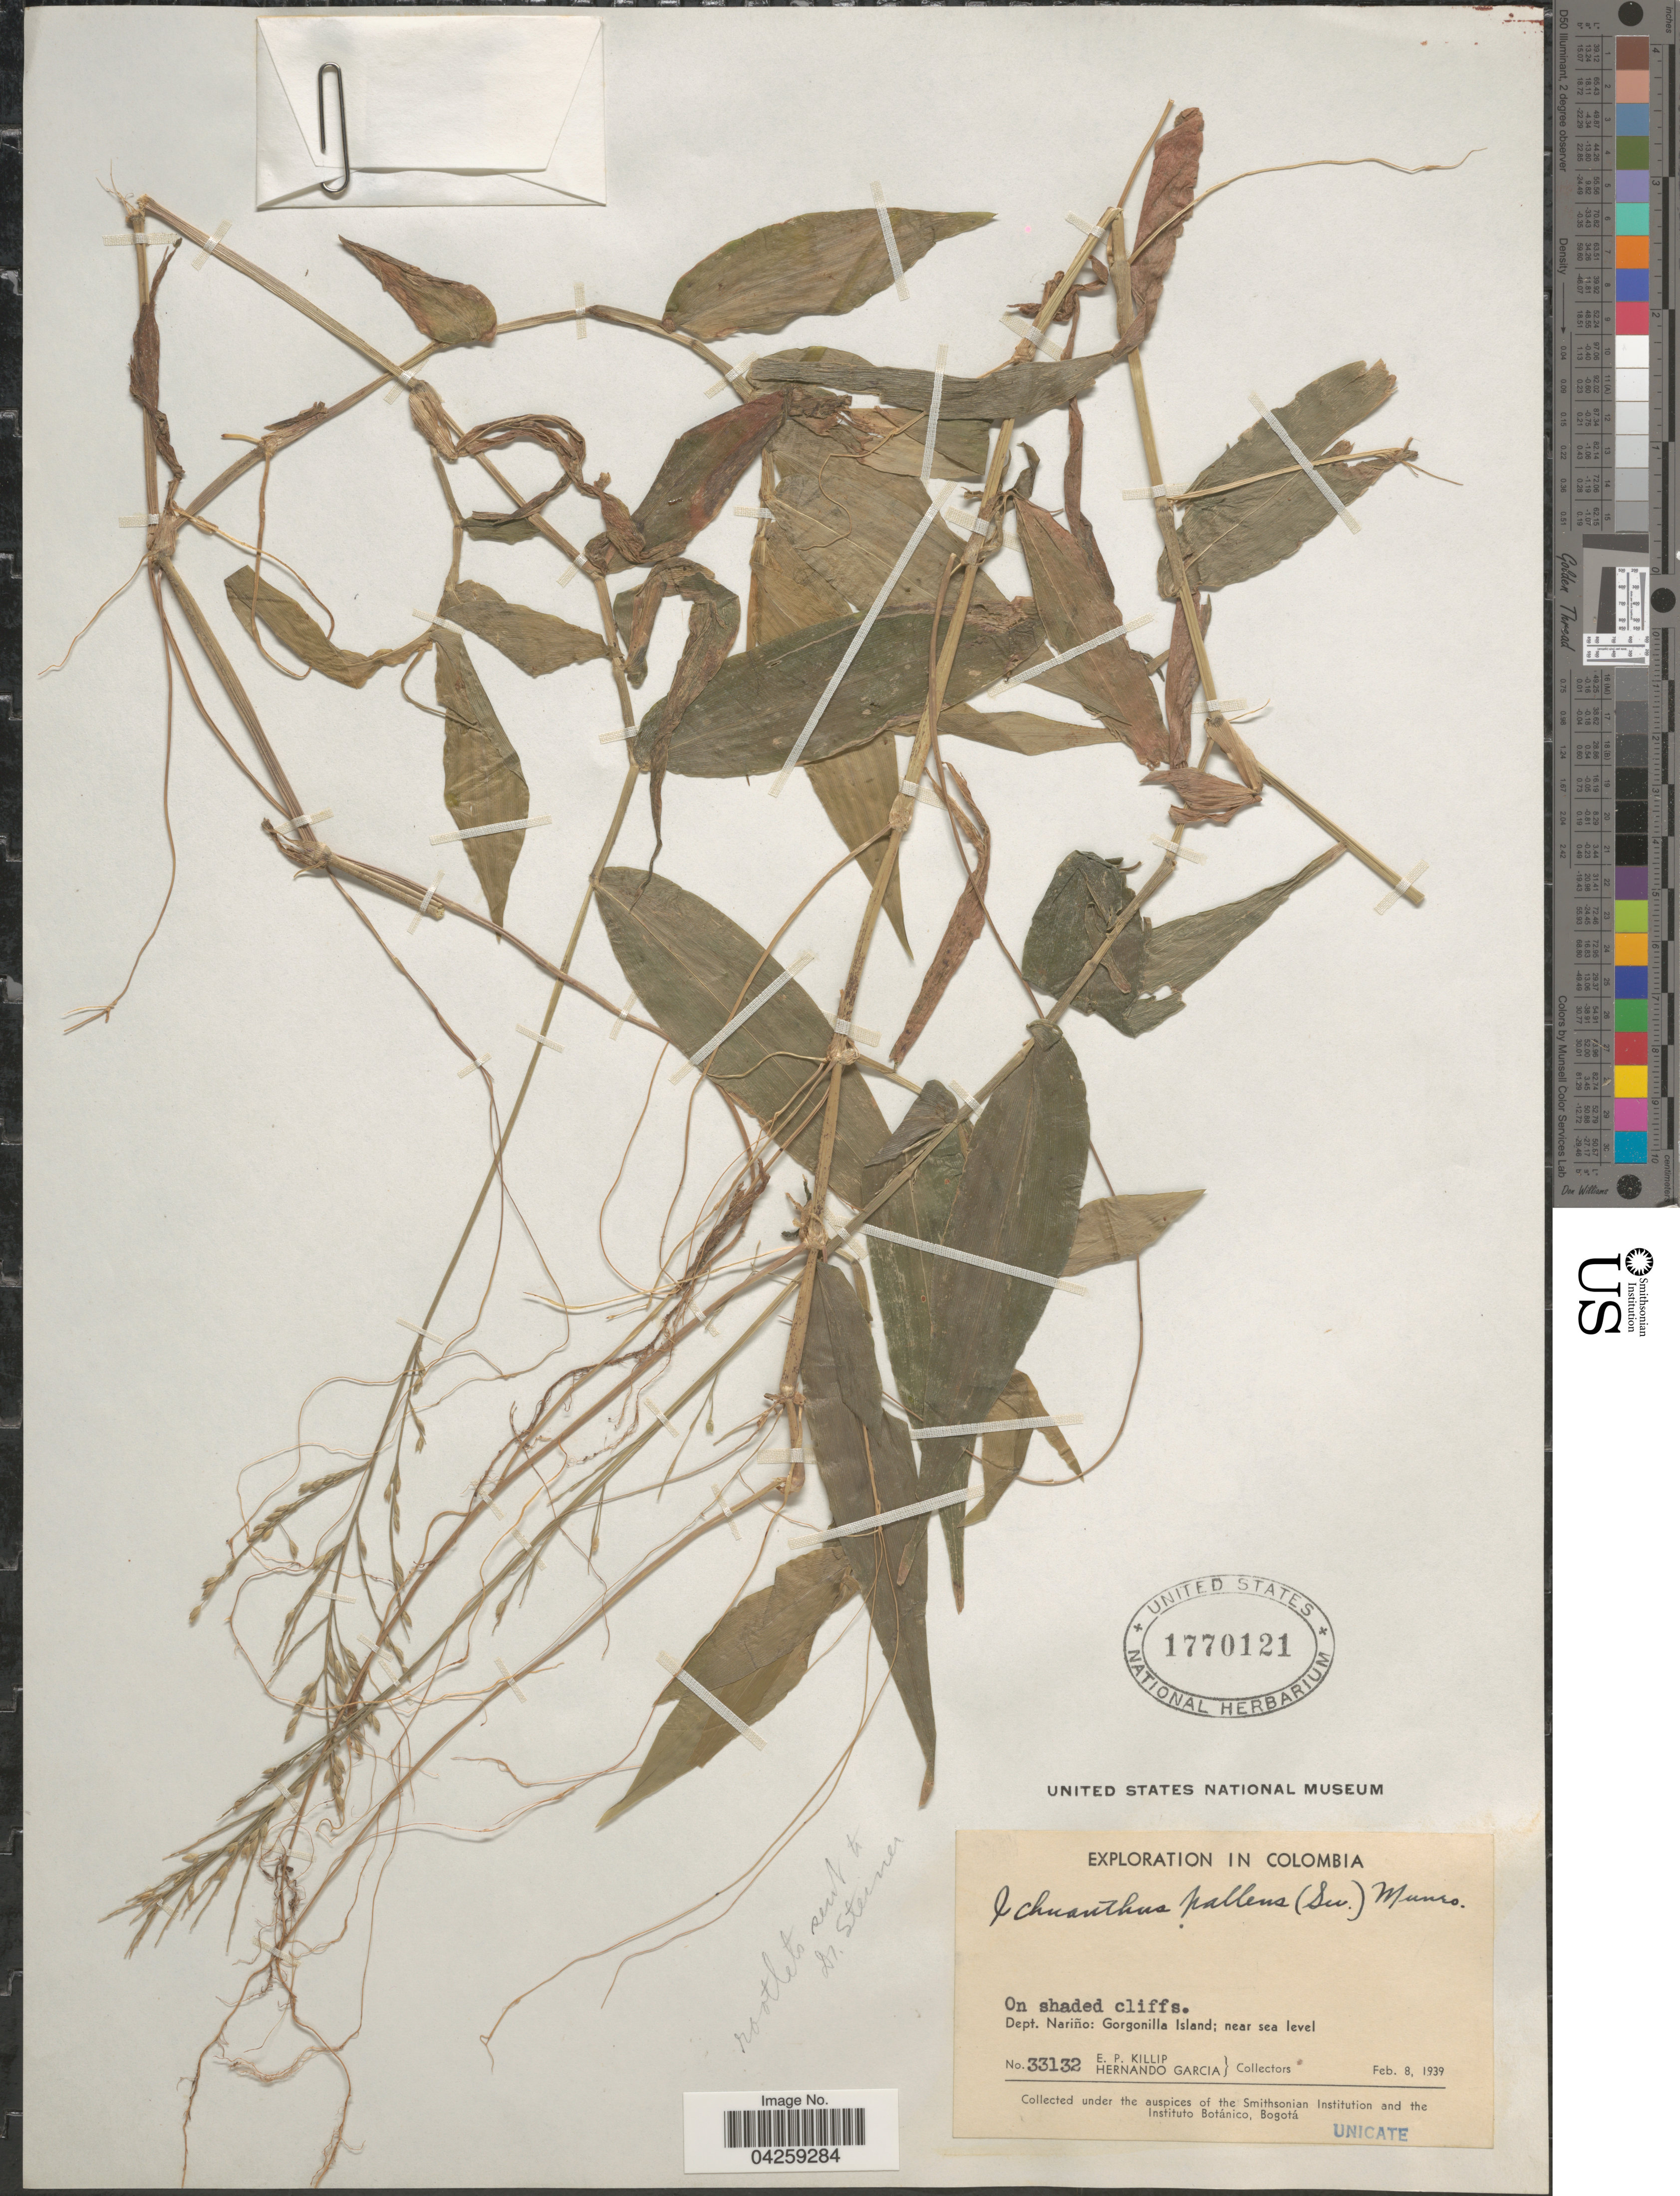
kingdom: Plantae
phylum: Tracheophyta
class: Liliopsida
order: Poales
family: Poaceae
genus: Ichnanthus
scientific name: Ichnanthus pallens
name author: (Sw.) Munro ex Benth.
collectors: E. P. Killip & H. Garcia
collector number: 33132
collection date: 1939-02-08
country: Colombia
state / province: Nariño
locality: Exploration in Colombia. On shaded cliffs. Dept. Nariño: Gorgonilla Island.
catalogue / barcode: US 1770121